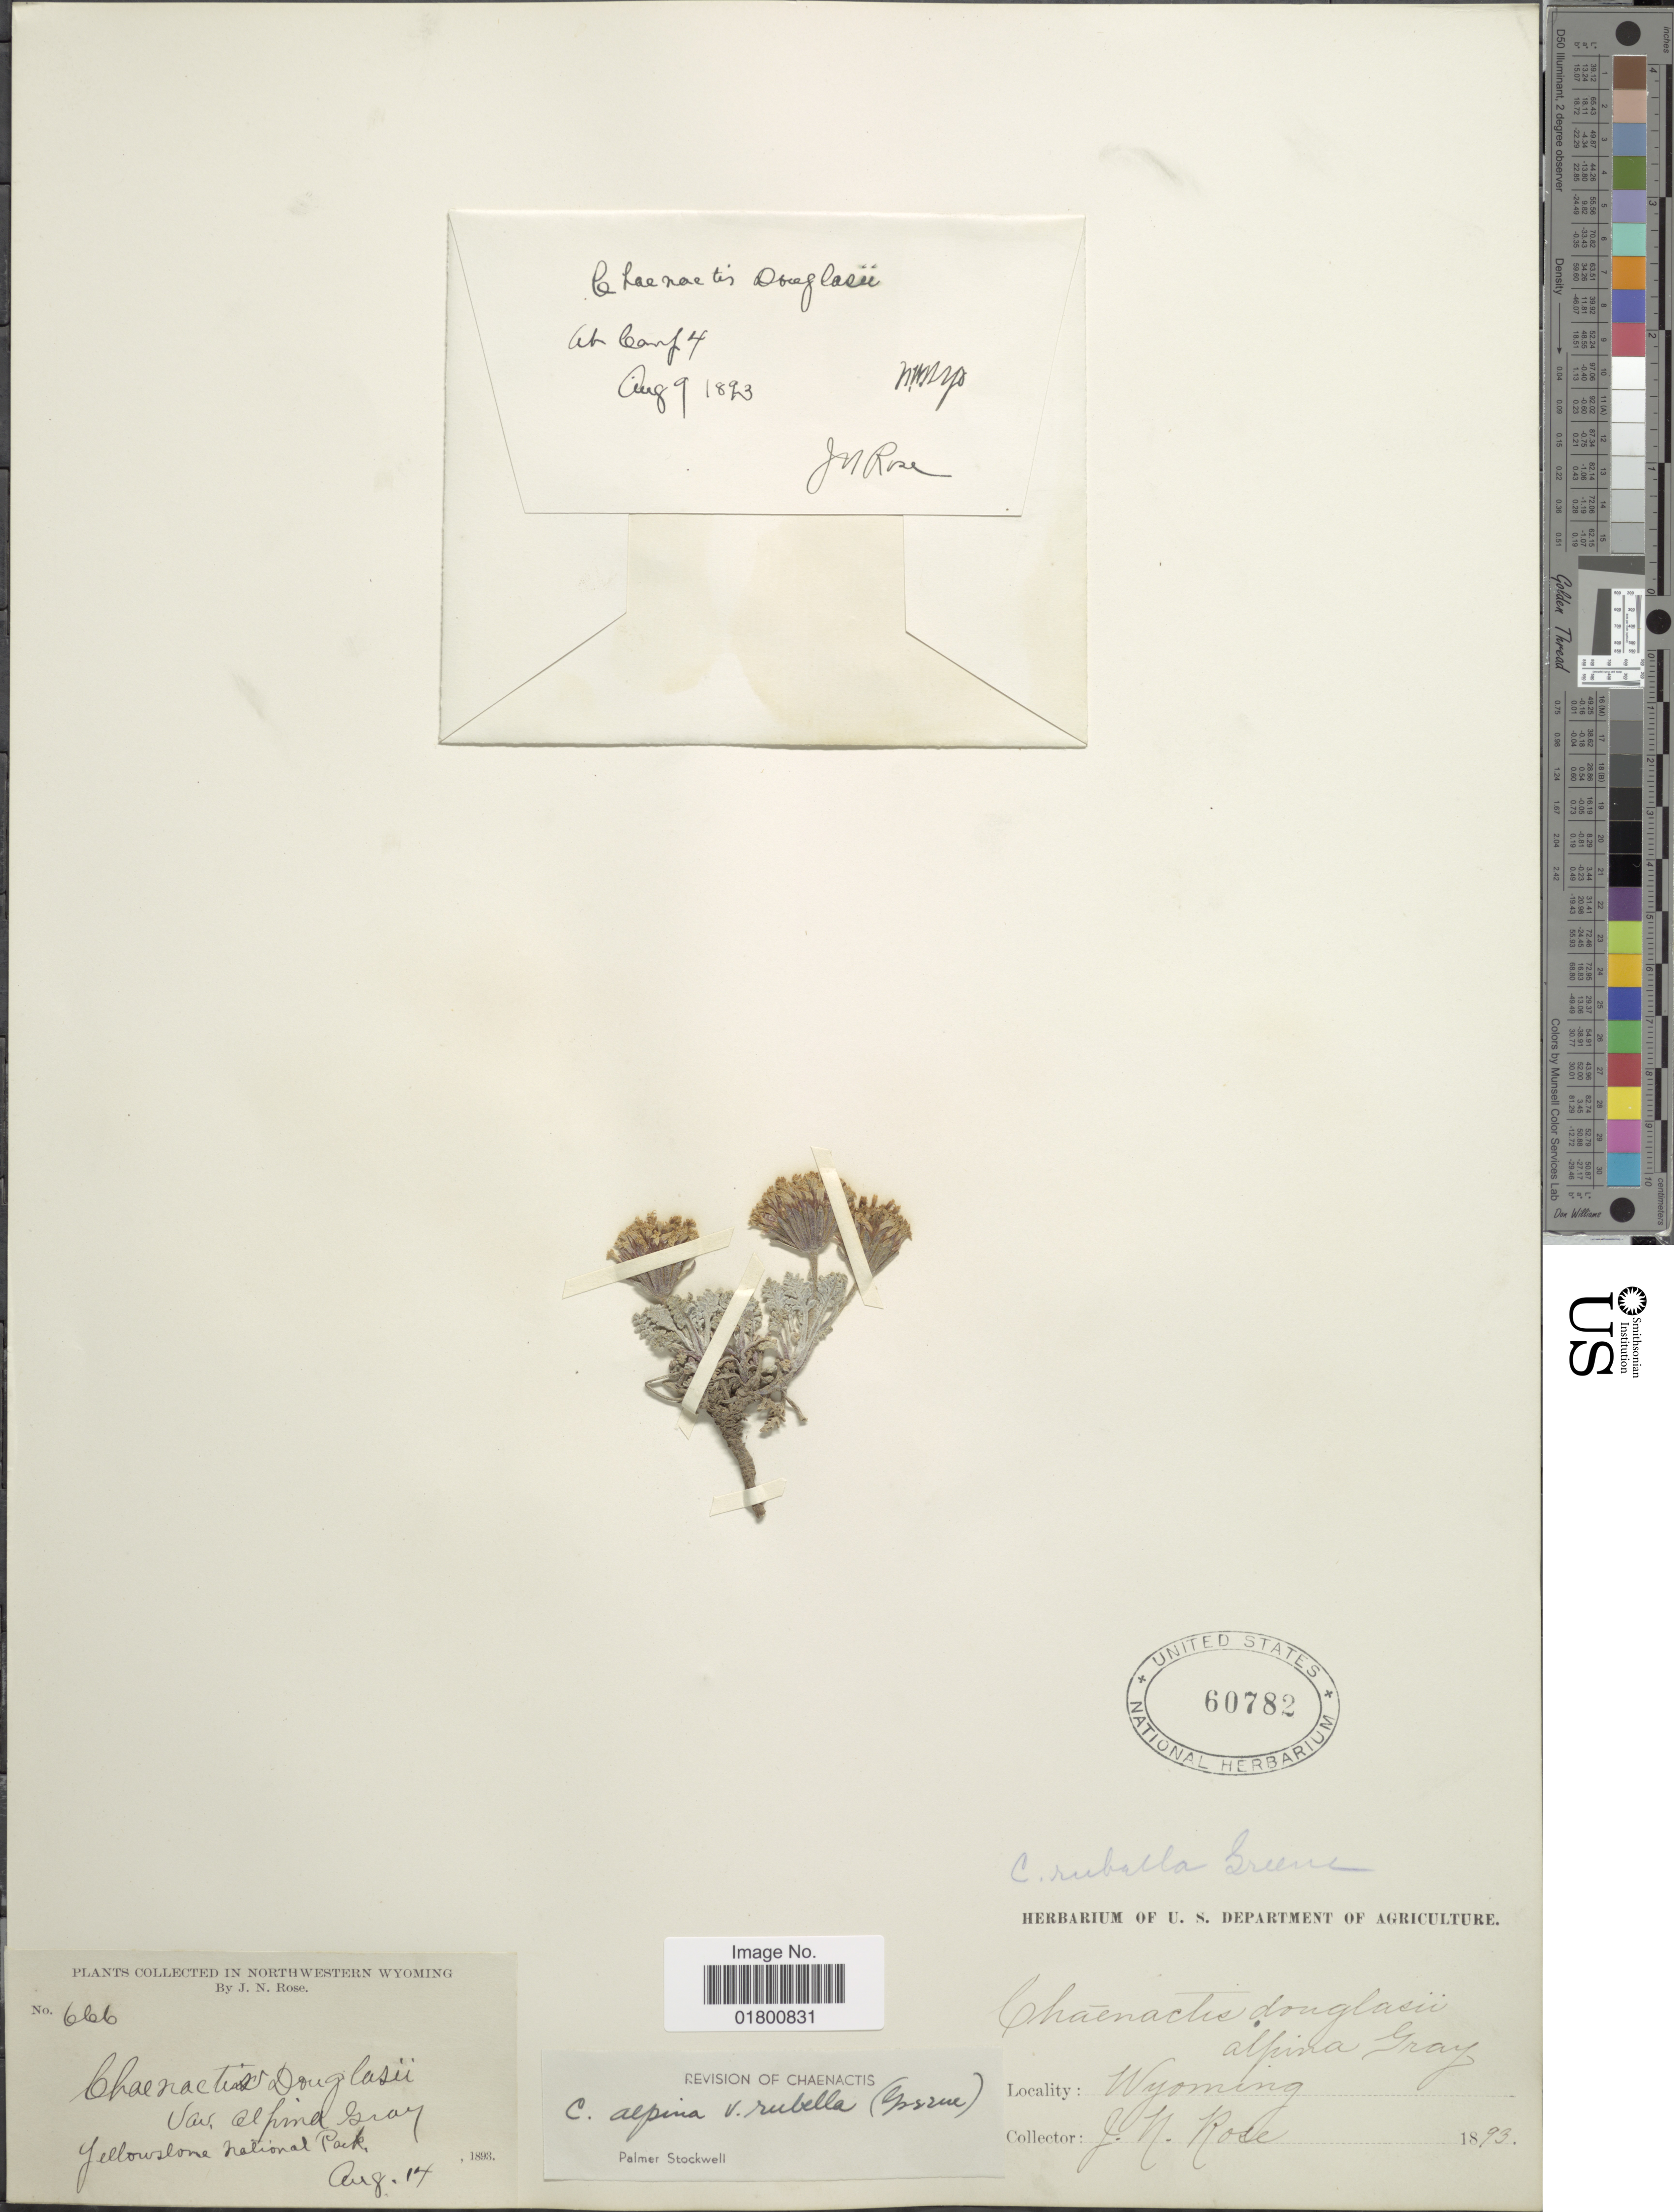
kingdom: Plantae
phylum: Tracheophyta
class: Magnoliopsida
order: Asterales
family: Asteraceae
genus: Chaenactis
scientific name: Chaenactis alpina var. rubella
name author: (Greene) Stockw.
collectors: J. N. Rose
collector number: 666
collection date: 1893-08-14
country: United States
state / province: Wyoming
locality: In Northwestern Wyoming, Yellowstone National Park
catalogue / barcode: US 60782